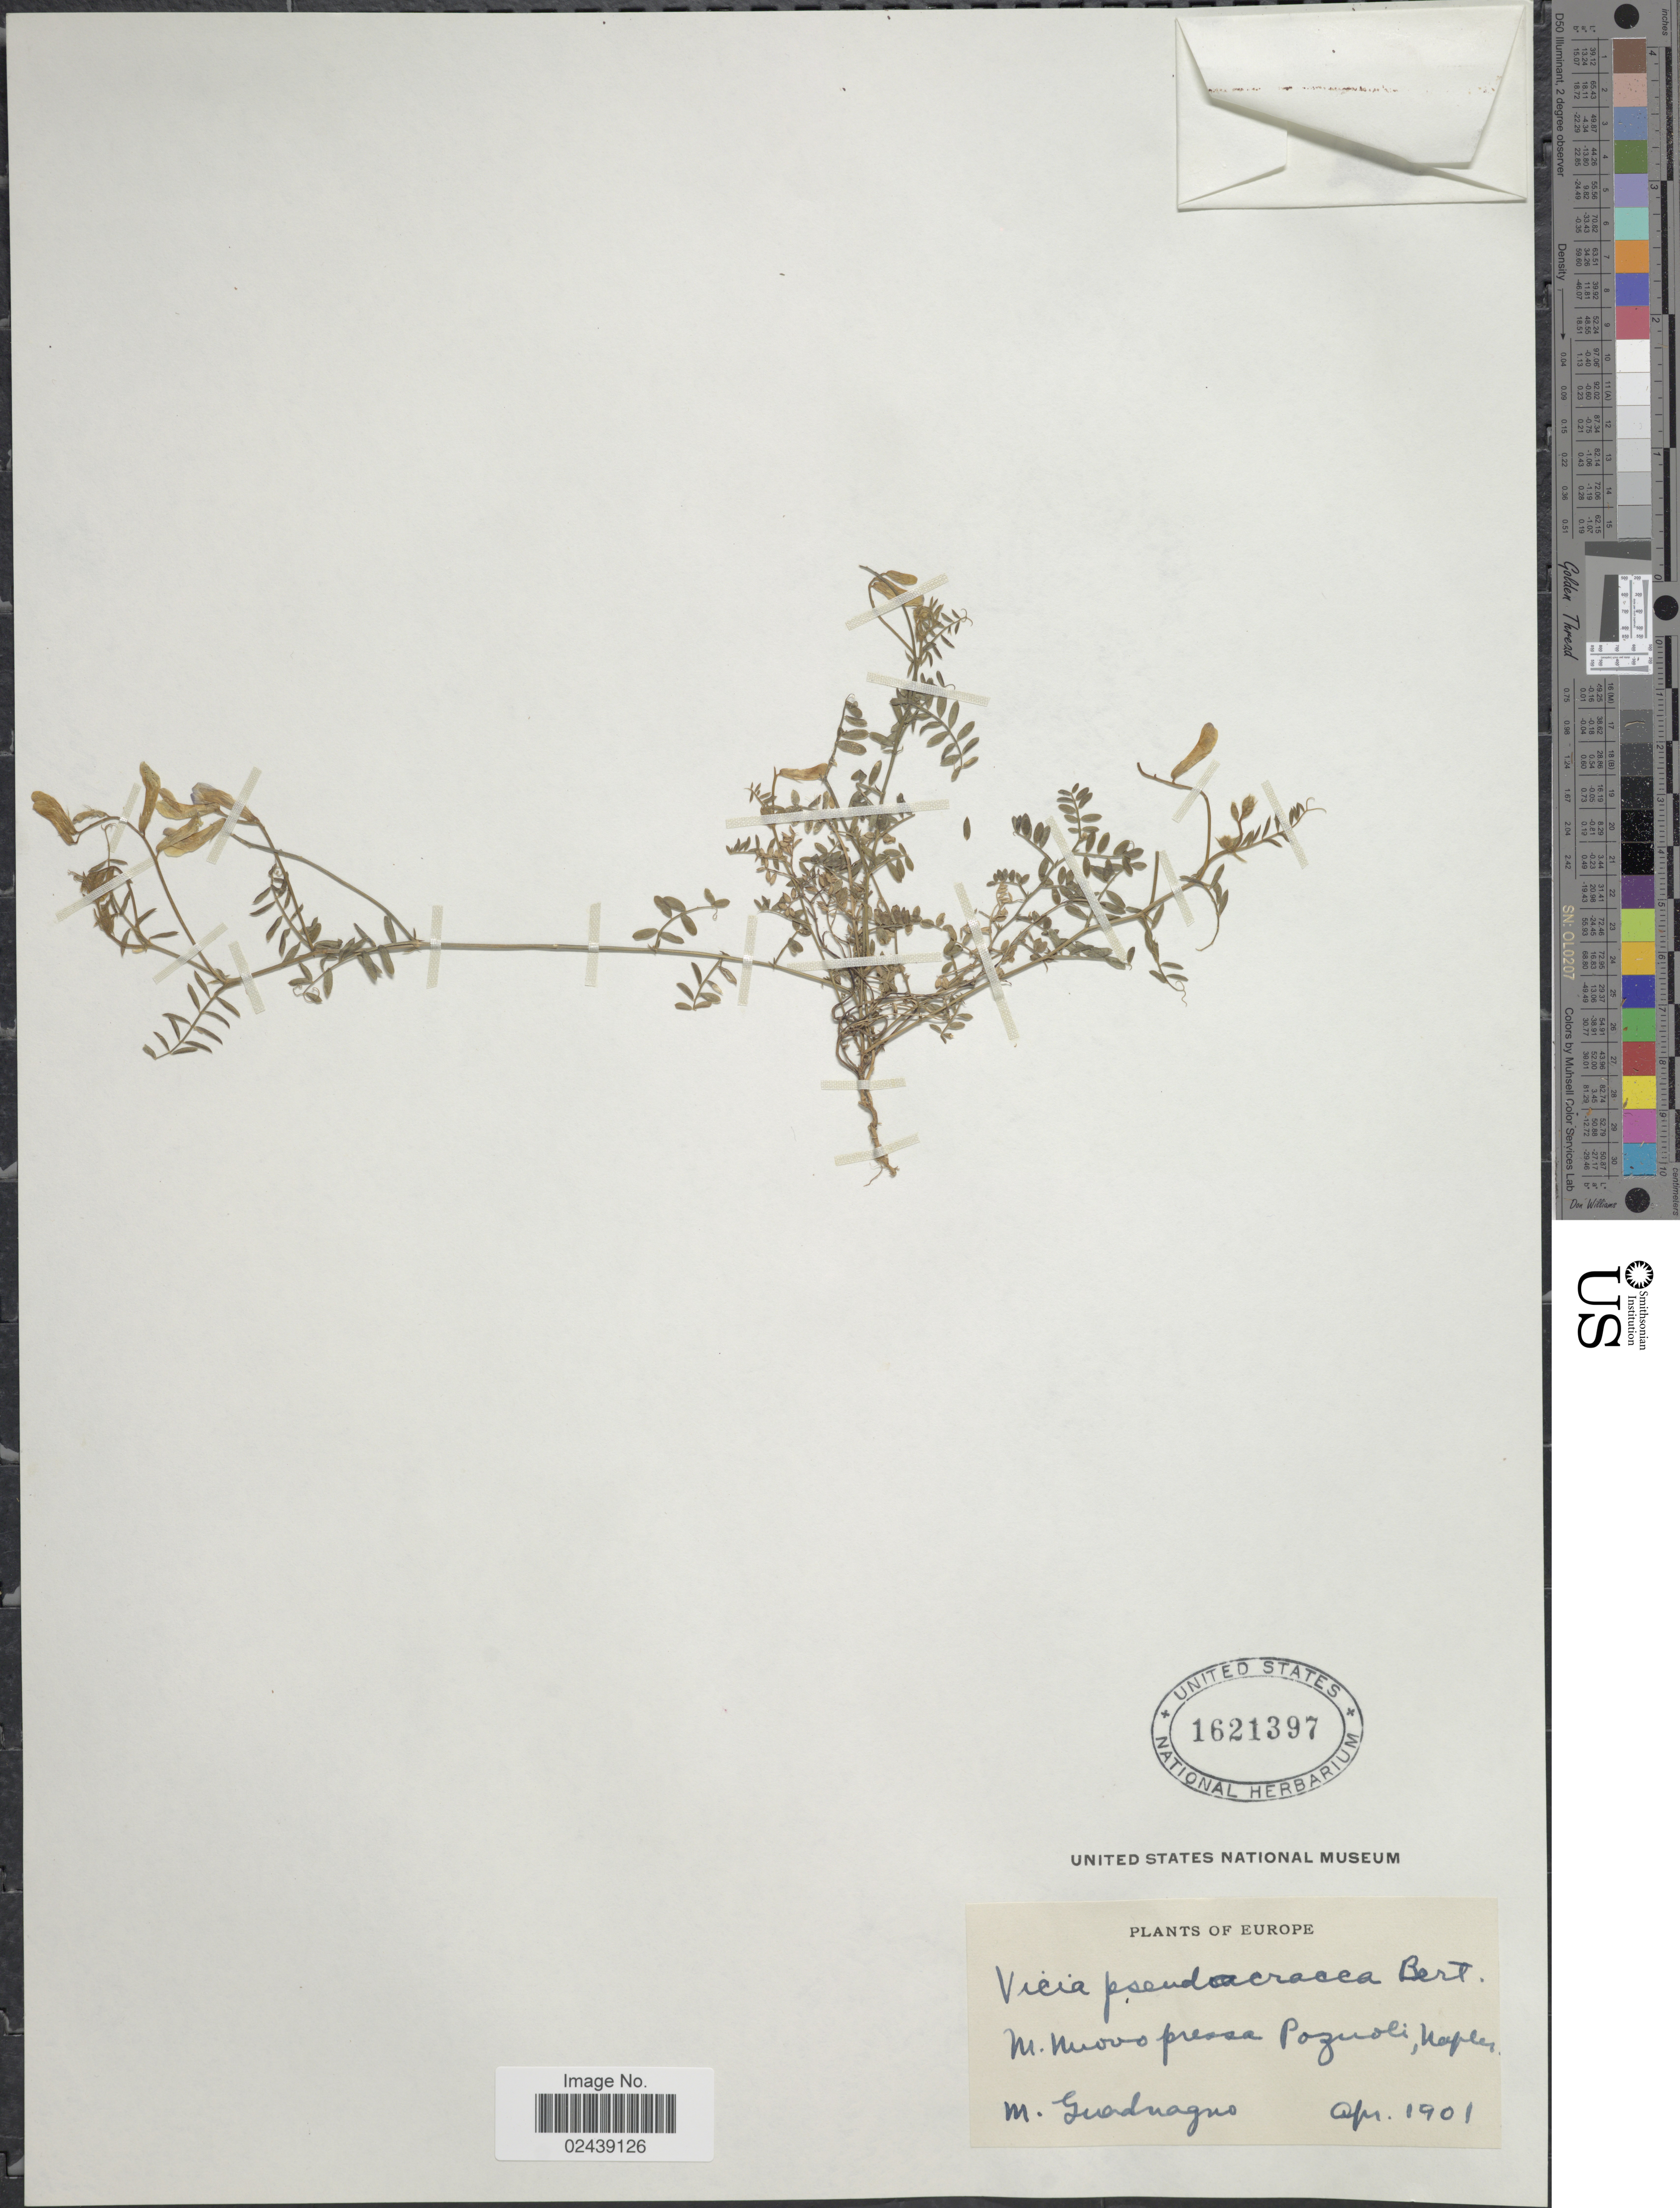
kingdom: Plantae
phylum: Tracheophyta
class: Magnoliopsida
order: Fabales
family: Fabaceae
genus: Vicia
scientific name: Vicia pseudocracca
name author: Bertol.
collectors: M. Guadagno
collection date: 1901-04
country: Italy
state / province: Campania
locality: N. Nuovo pressa Pozzuoli, Naples, Europe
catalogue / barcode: US 1621397